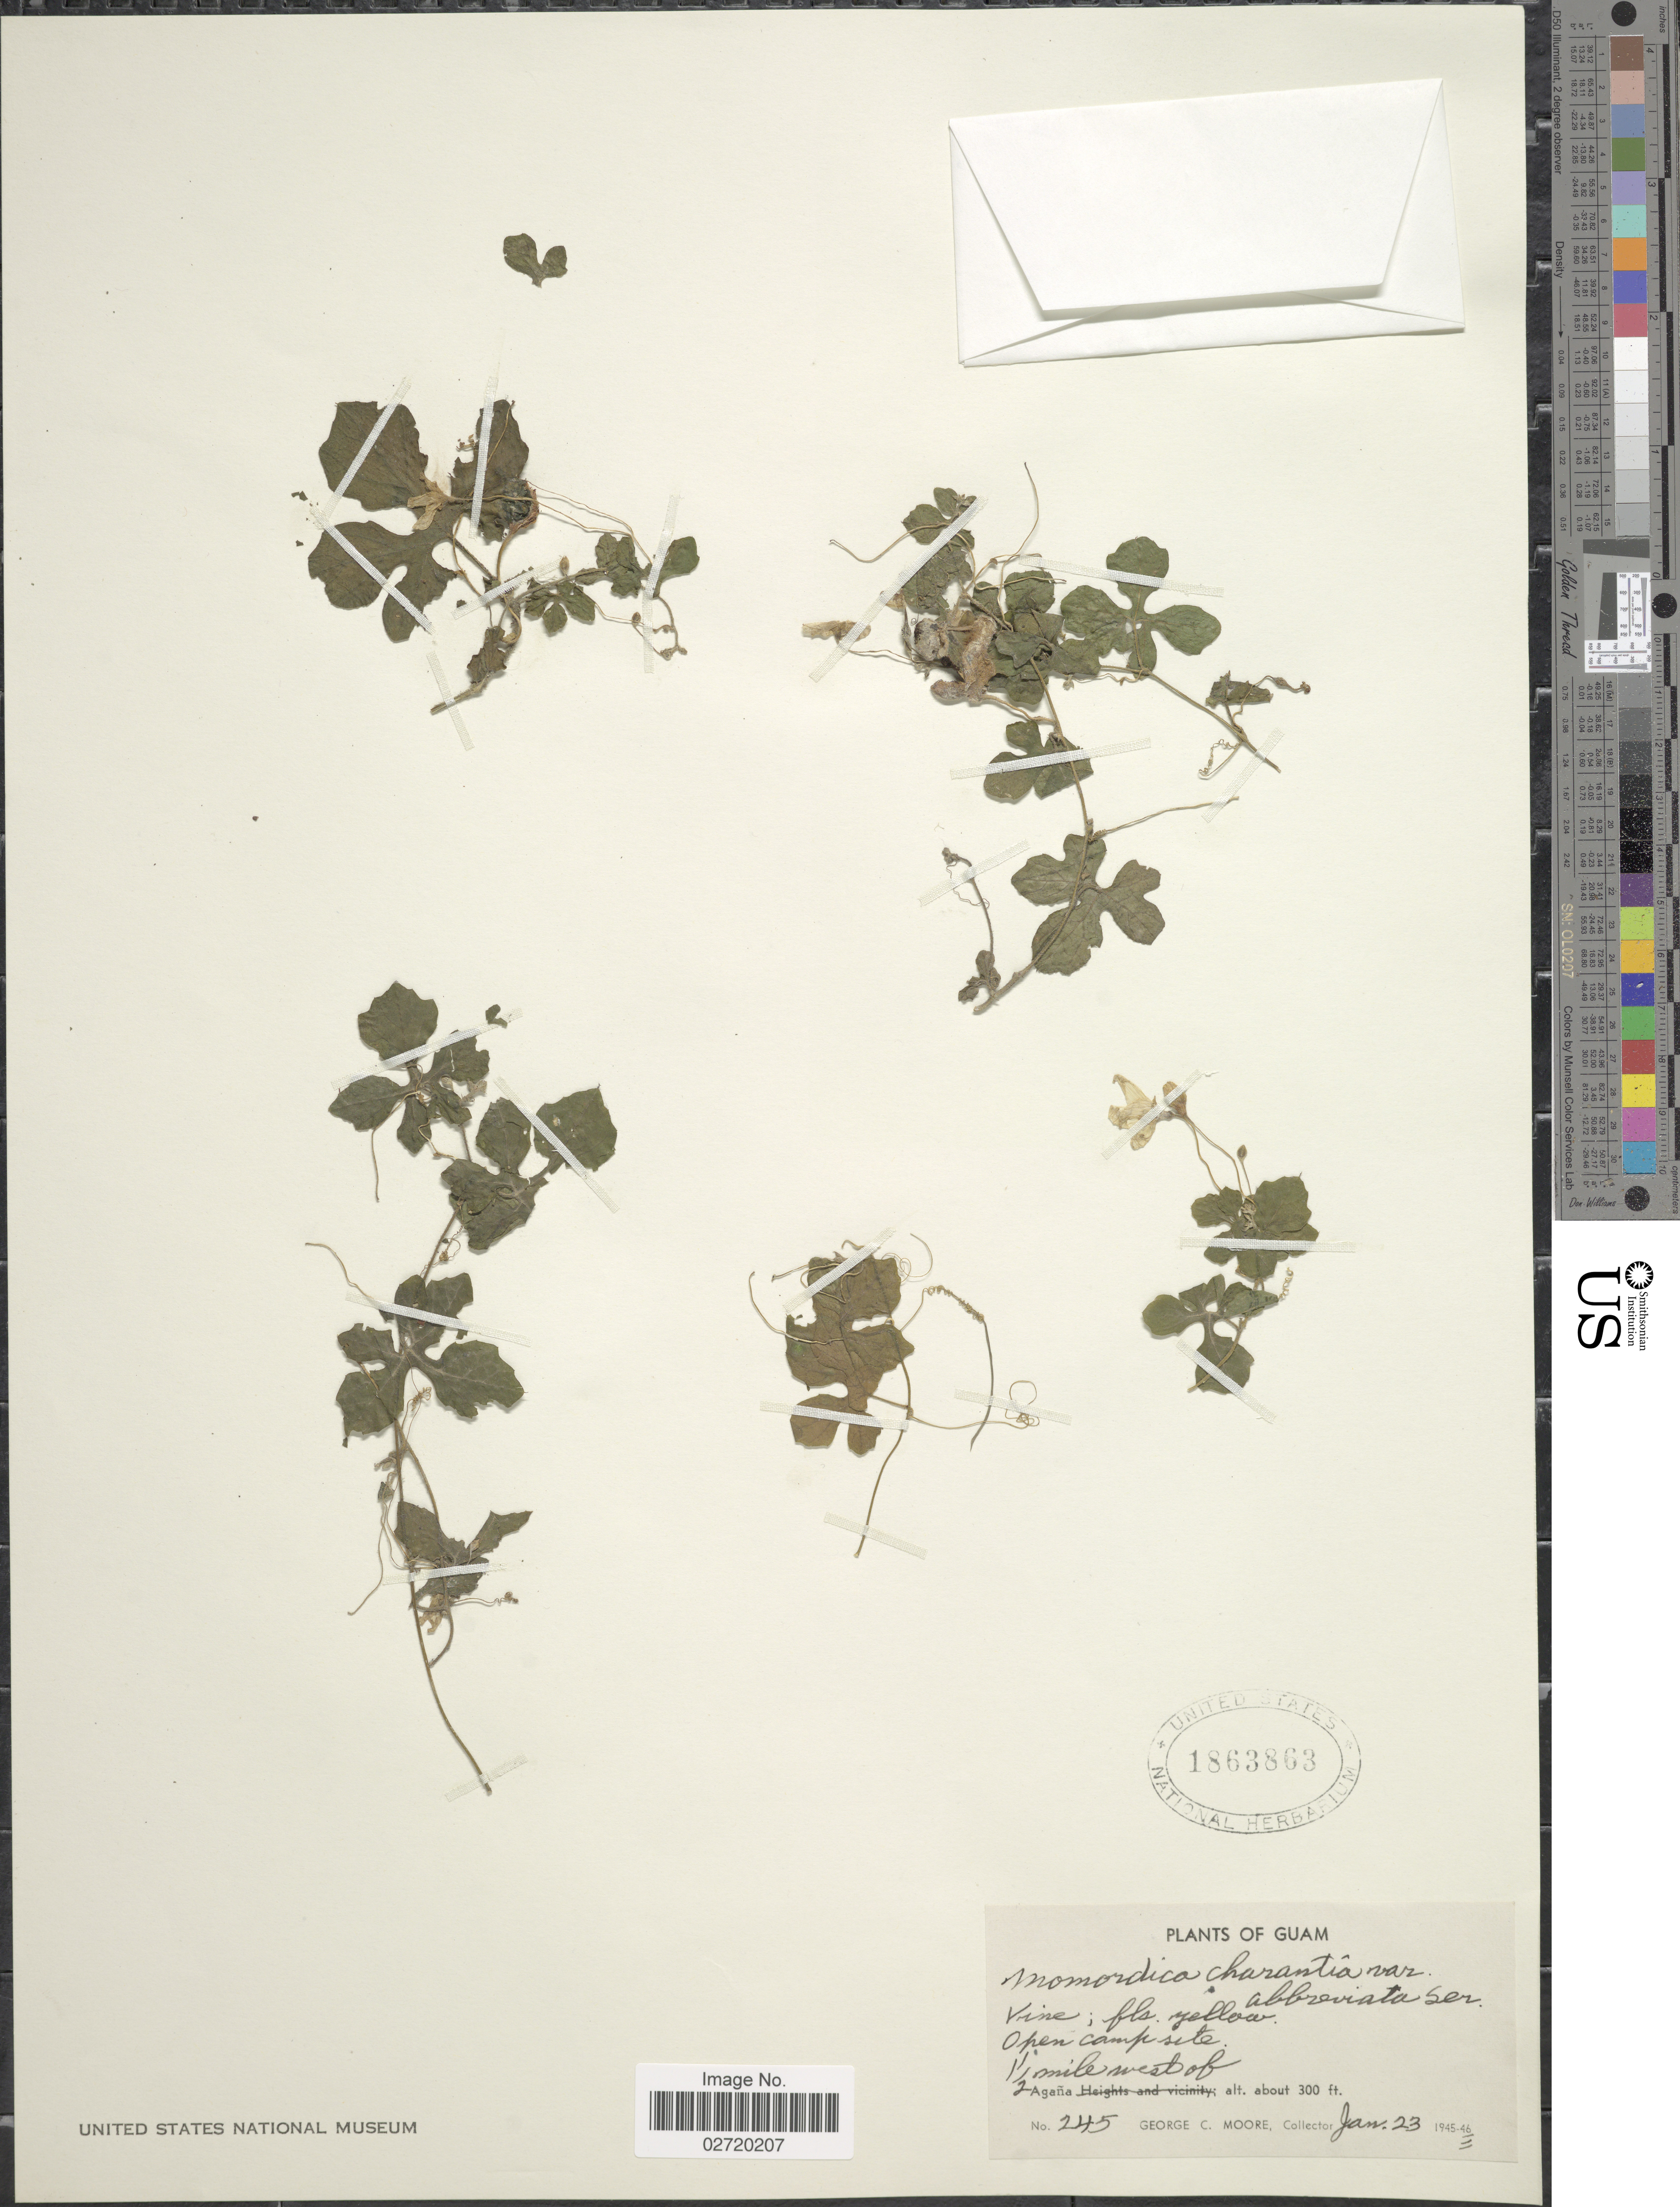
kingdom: Plantae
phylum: Tracheophyta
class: Magnoliopsida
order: Cucurbitales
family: Cucurbitaceae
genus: Momordica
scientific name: Momordica charantia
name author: L.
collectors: G. C. Moore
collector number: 245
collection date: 1946-01-23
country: Guam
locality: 1½ mile west of Agana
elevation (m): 91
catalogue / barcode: US 1863863